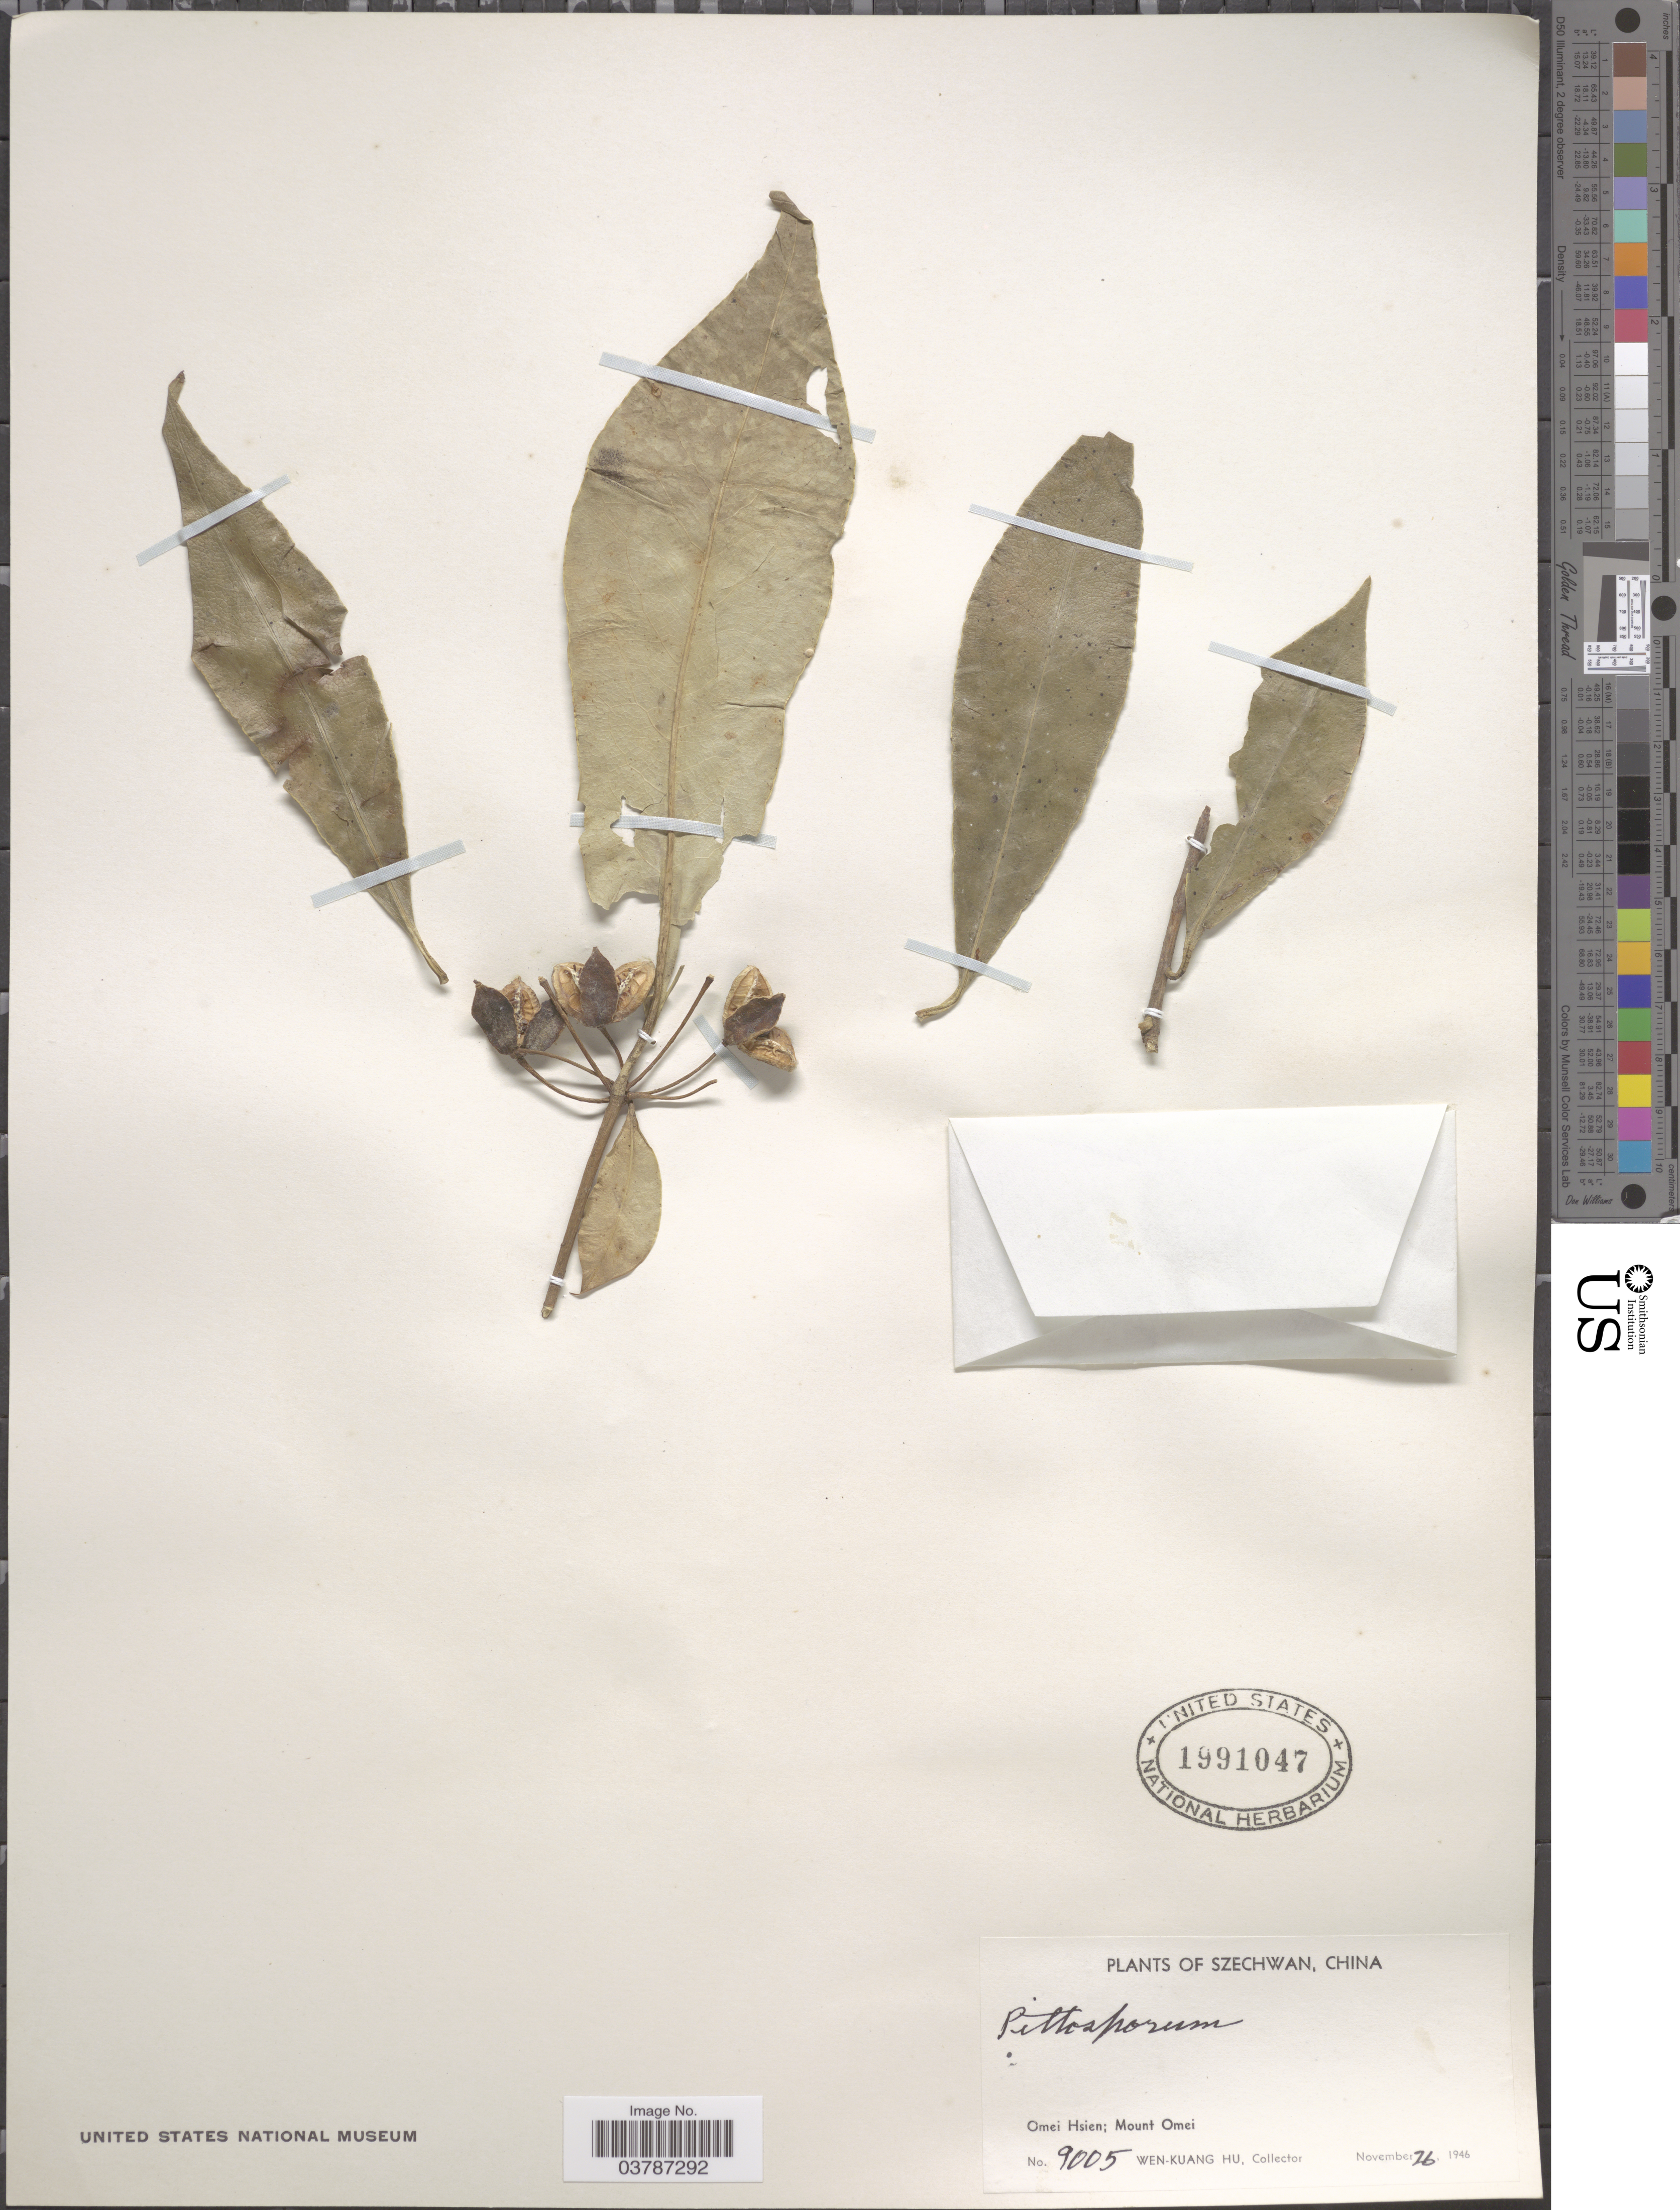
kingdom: Plantae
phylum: Tracheophyta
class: Magnoliopsida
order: Apiales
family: Pittosporaceae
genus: Pittosporum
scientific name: Pittosporum sp.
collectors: W. K. Hu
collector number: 9005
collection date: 1946-11-26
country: China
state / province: Sichuan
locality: Szechwan. Omei Hsien; Mount Omei.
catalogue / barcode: US 1991047